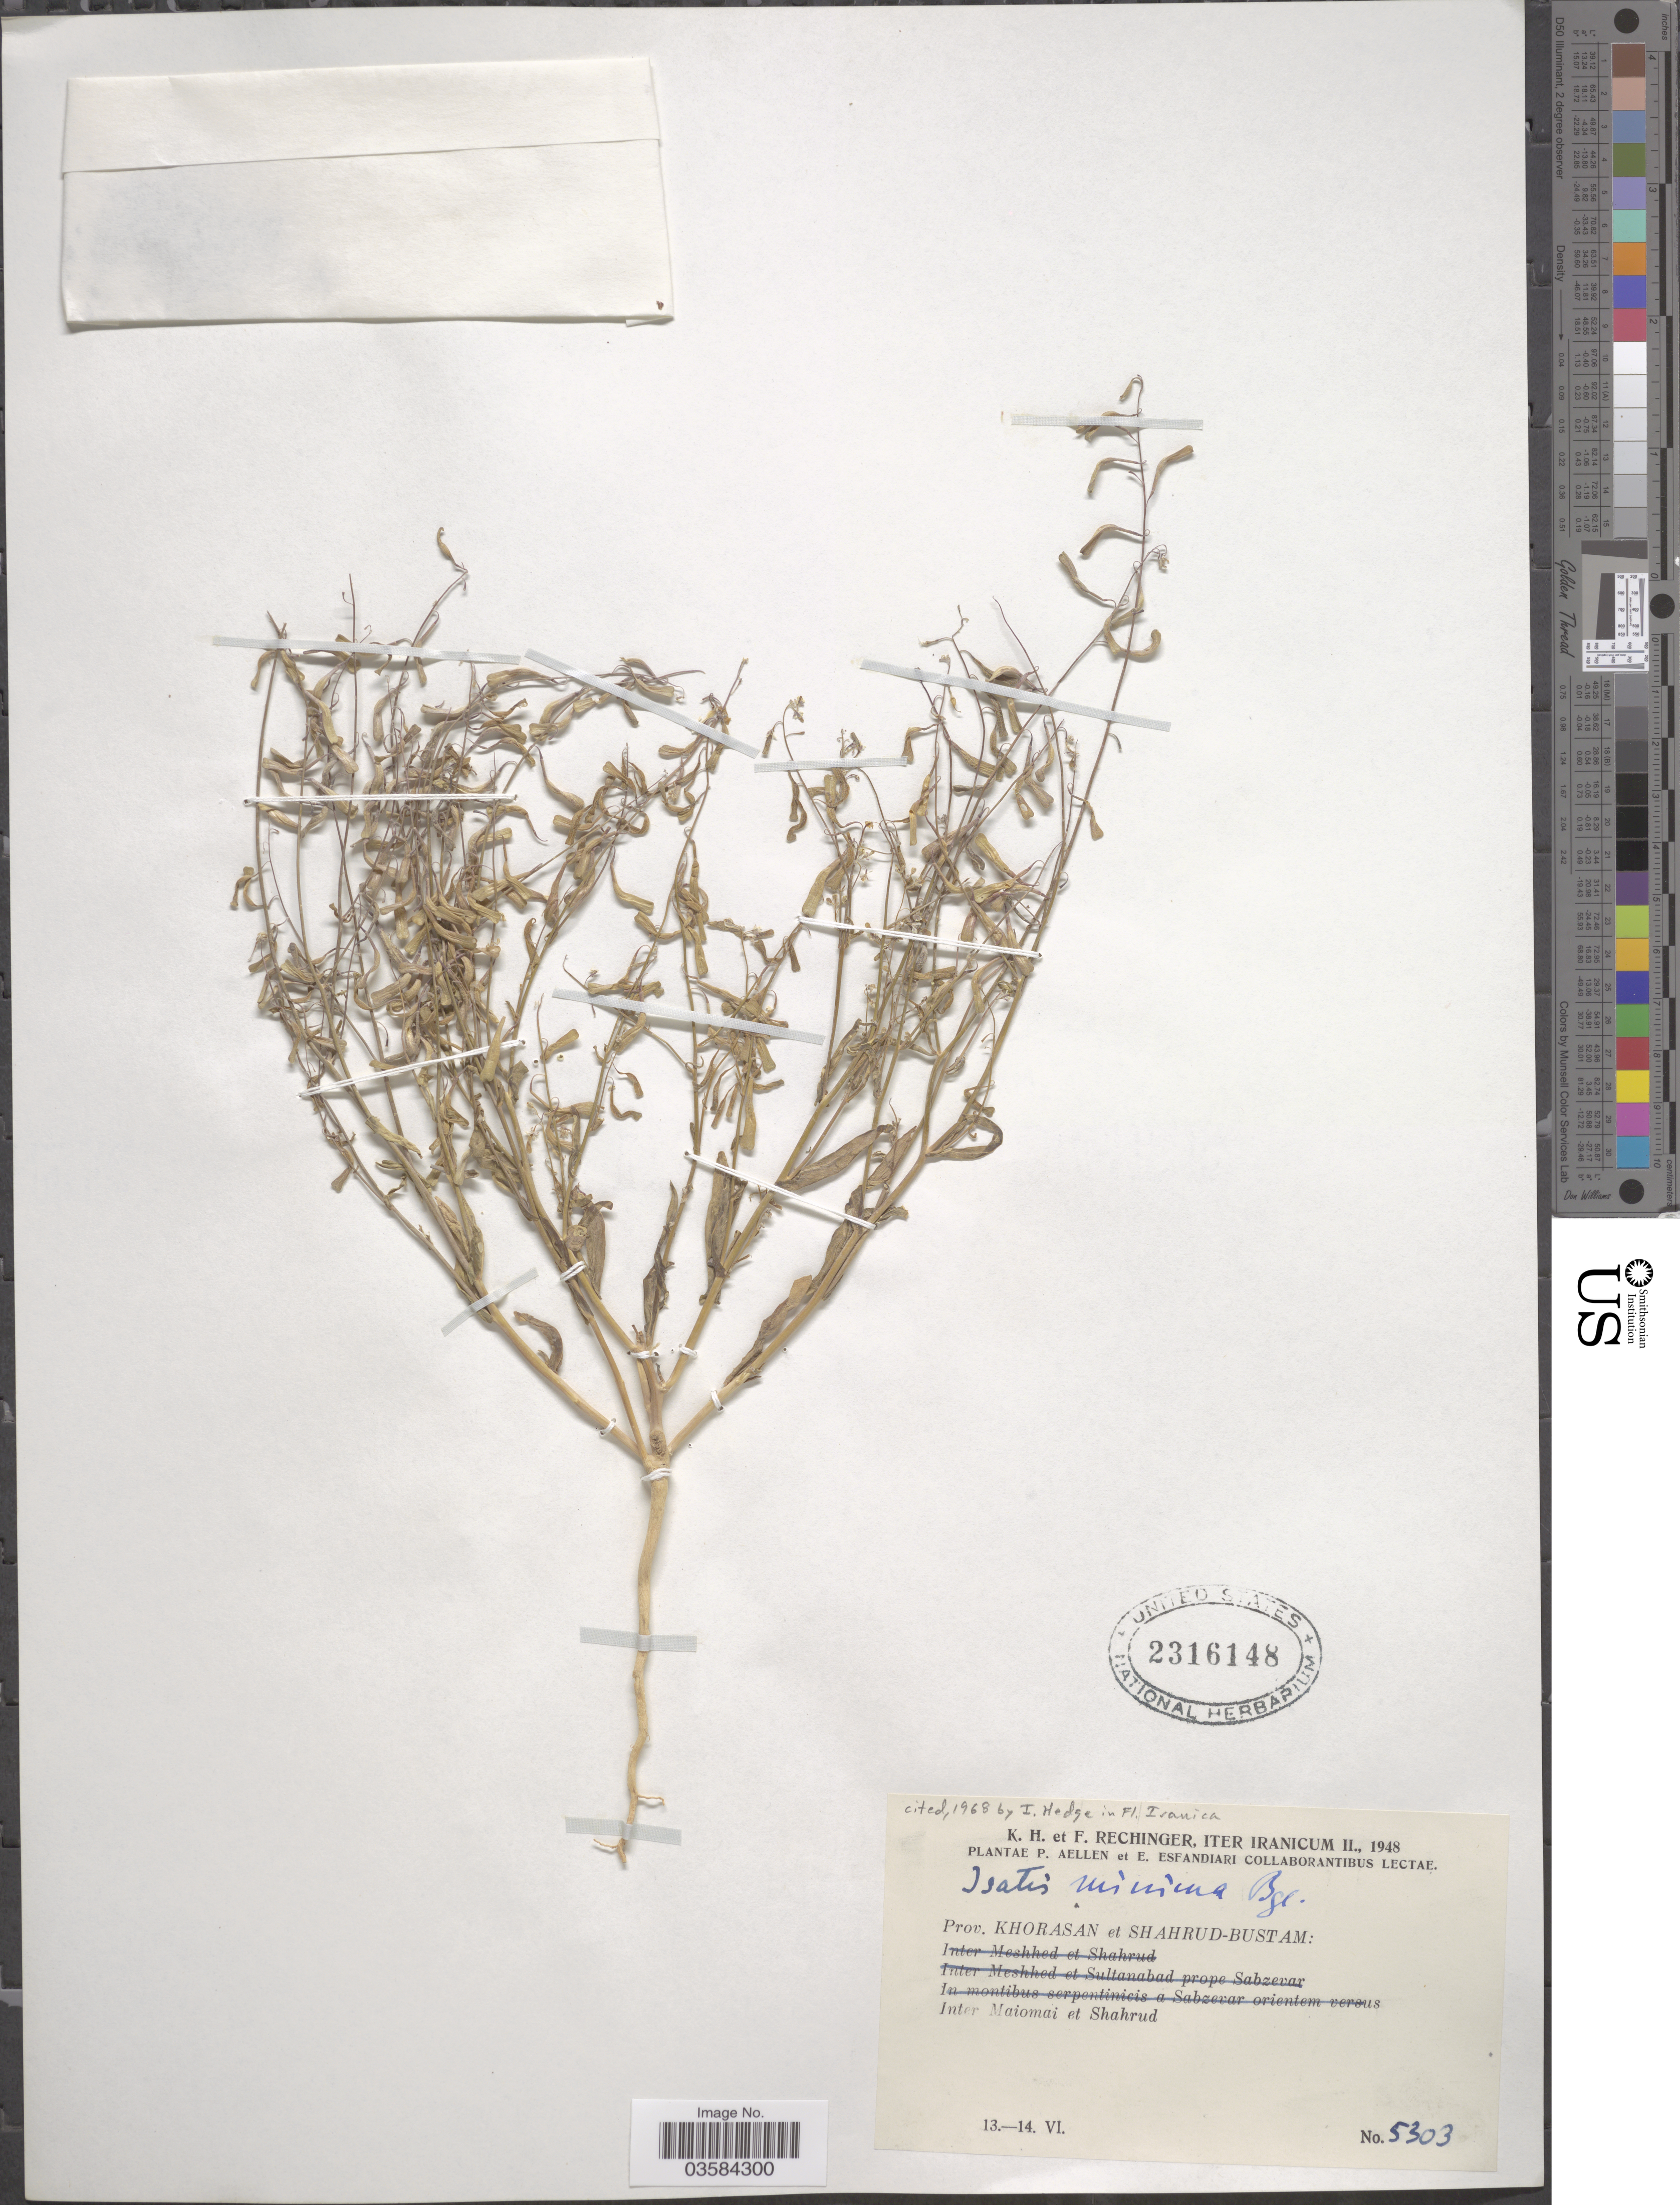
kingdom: Plantae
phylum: Tracheophyta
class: Magnoliopsida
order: Brassicales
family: Brassicaceae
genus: Isatis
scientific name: Isatis minima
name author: Bunge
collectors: K. H. Rechinger, F. Rechinger, P. Aellen & E. Esfandiari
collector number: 5303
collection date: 1948-06-13/1948-06-14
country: Iran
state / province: Khorasan [obsolete]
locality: Prov. Shahrud-Bustam: Inter Maiomai et Shahrud.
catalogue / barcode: US 2316148